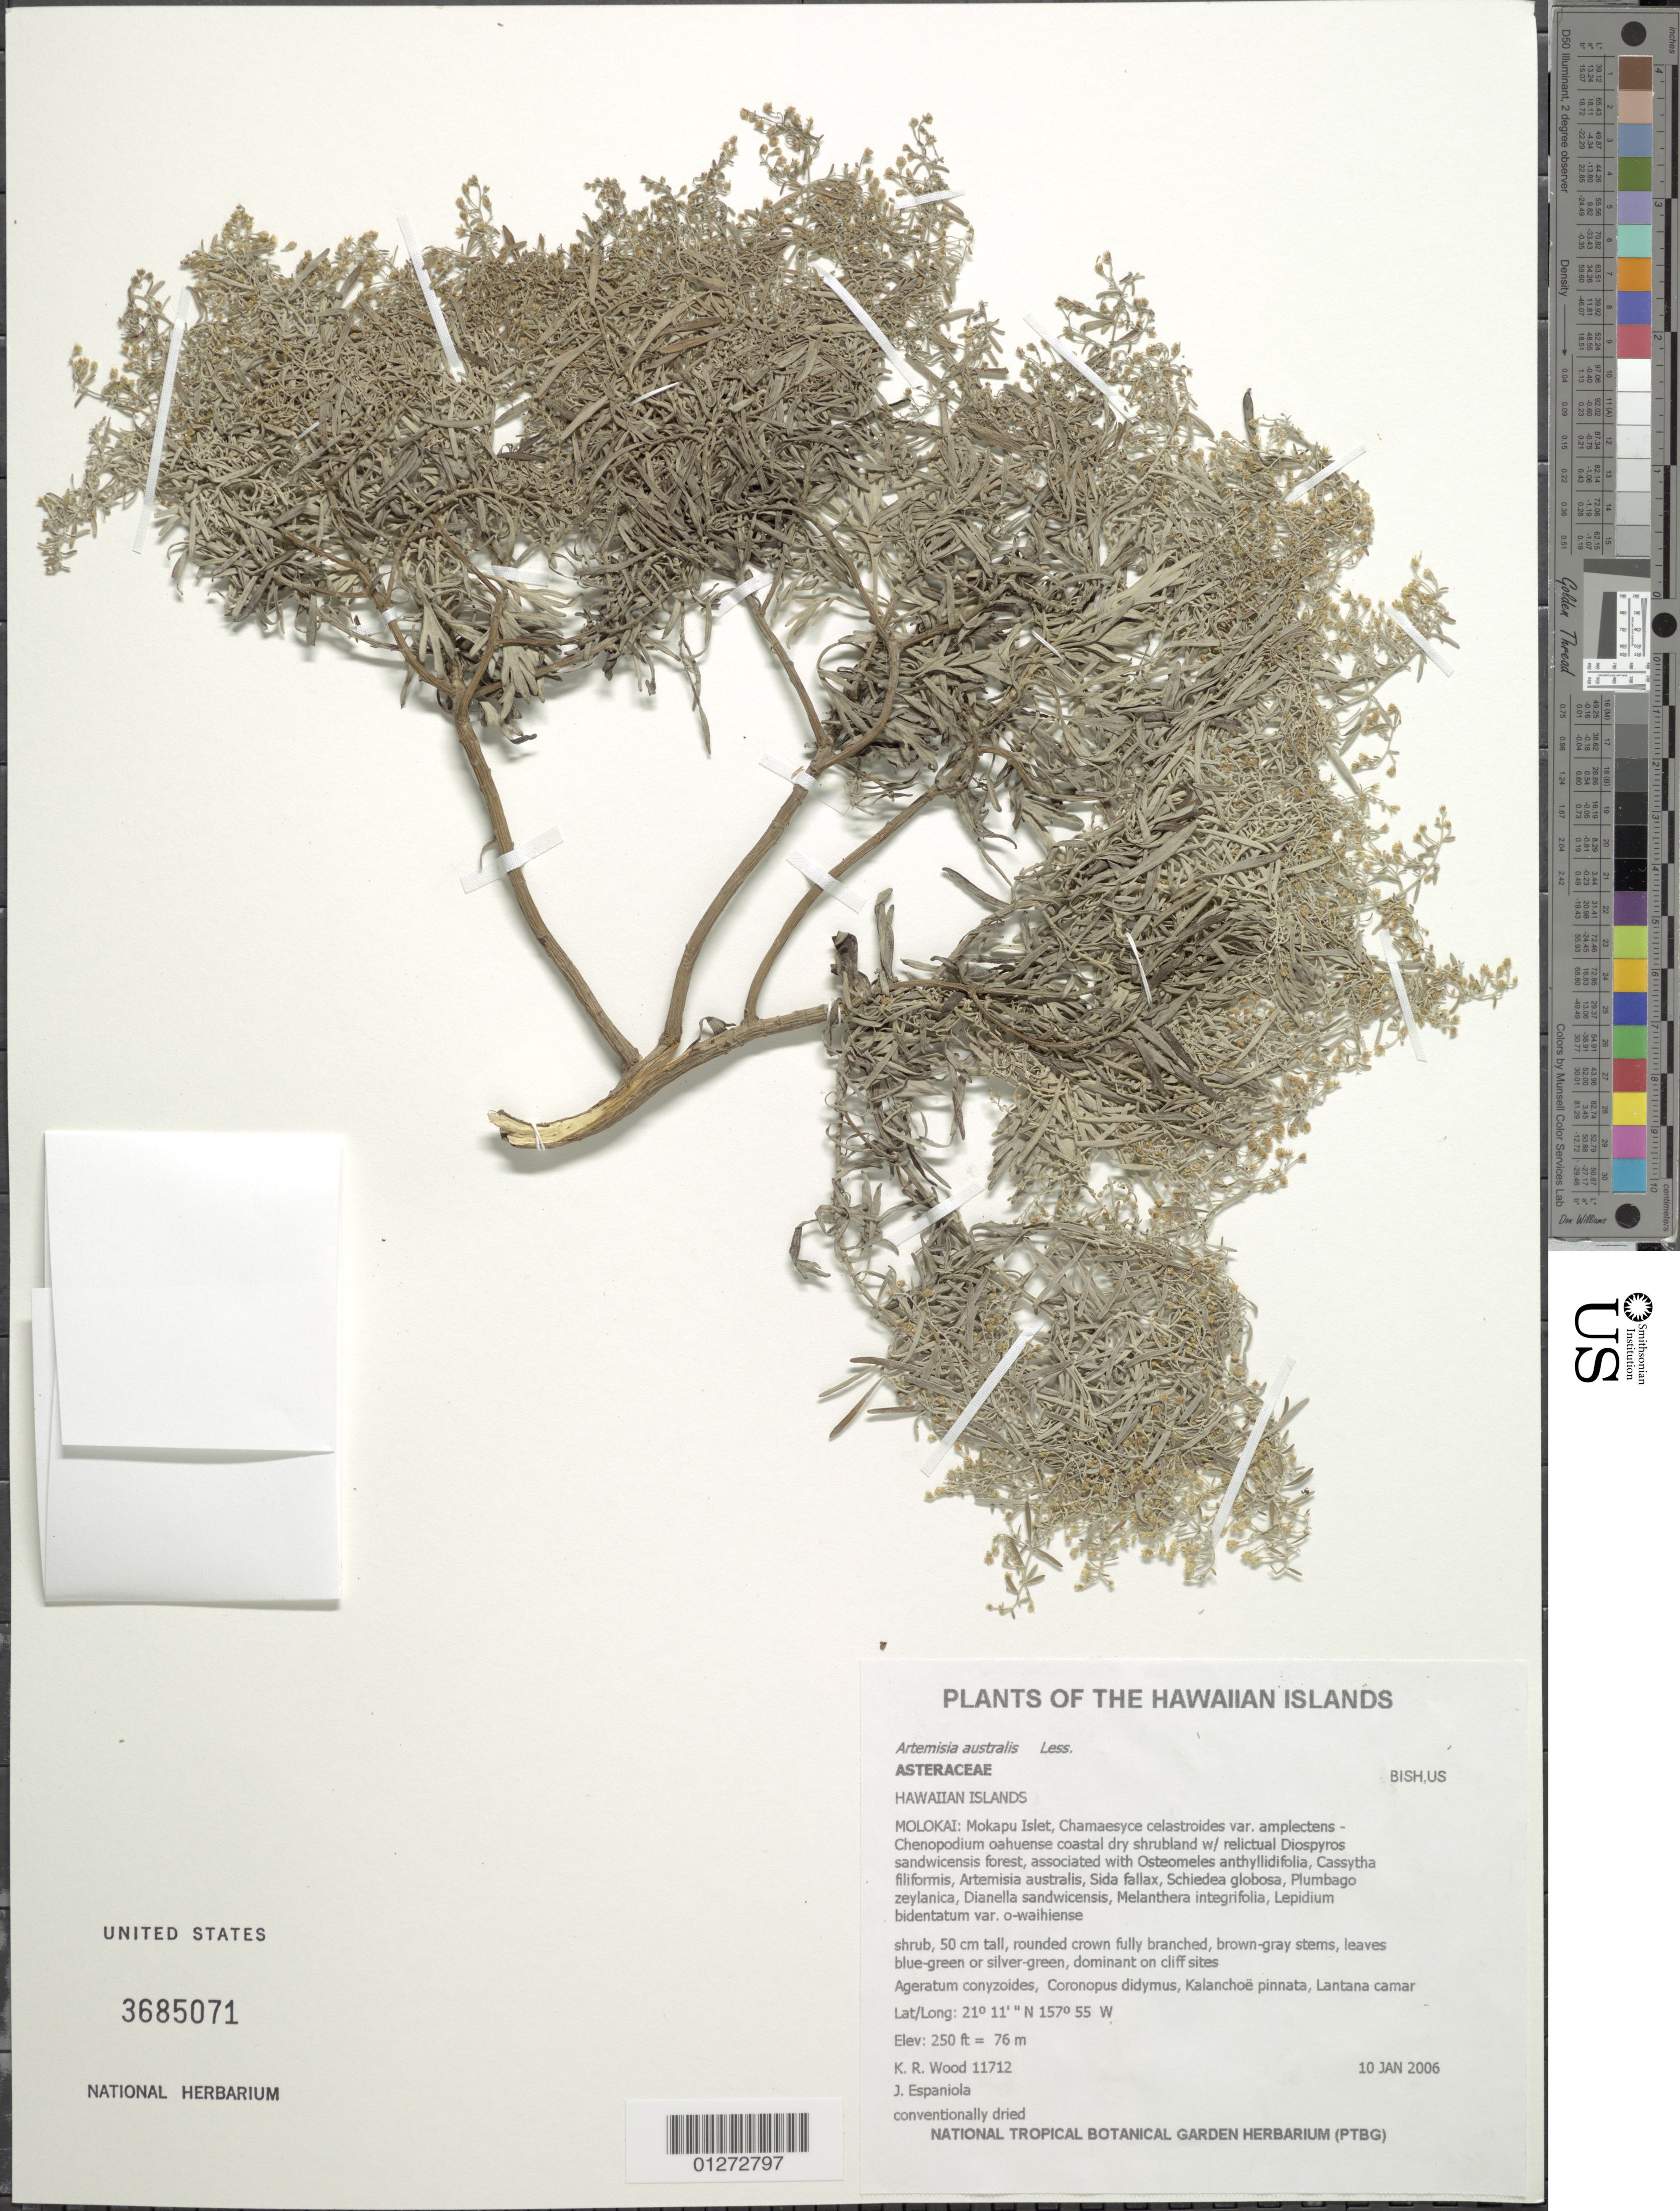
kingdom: Plantae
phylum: Tracheophyta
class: Magnoliopsida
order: Asterales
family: Asteraceae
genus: Artemisia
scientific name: Artemisia australis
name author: Less.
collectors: K. R. Wood & J. Espaniola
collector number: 11712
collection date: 2006-01-10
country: United States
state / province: Hawaii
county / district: Maui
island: Moloka'i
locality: Mokapu Islet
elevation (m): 76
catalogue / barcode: US 3685071